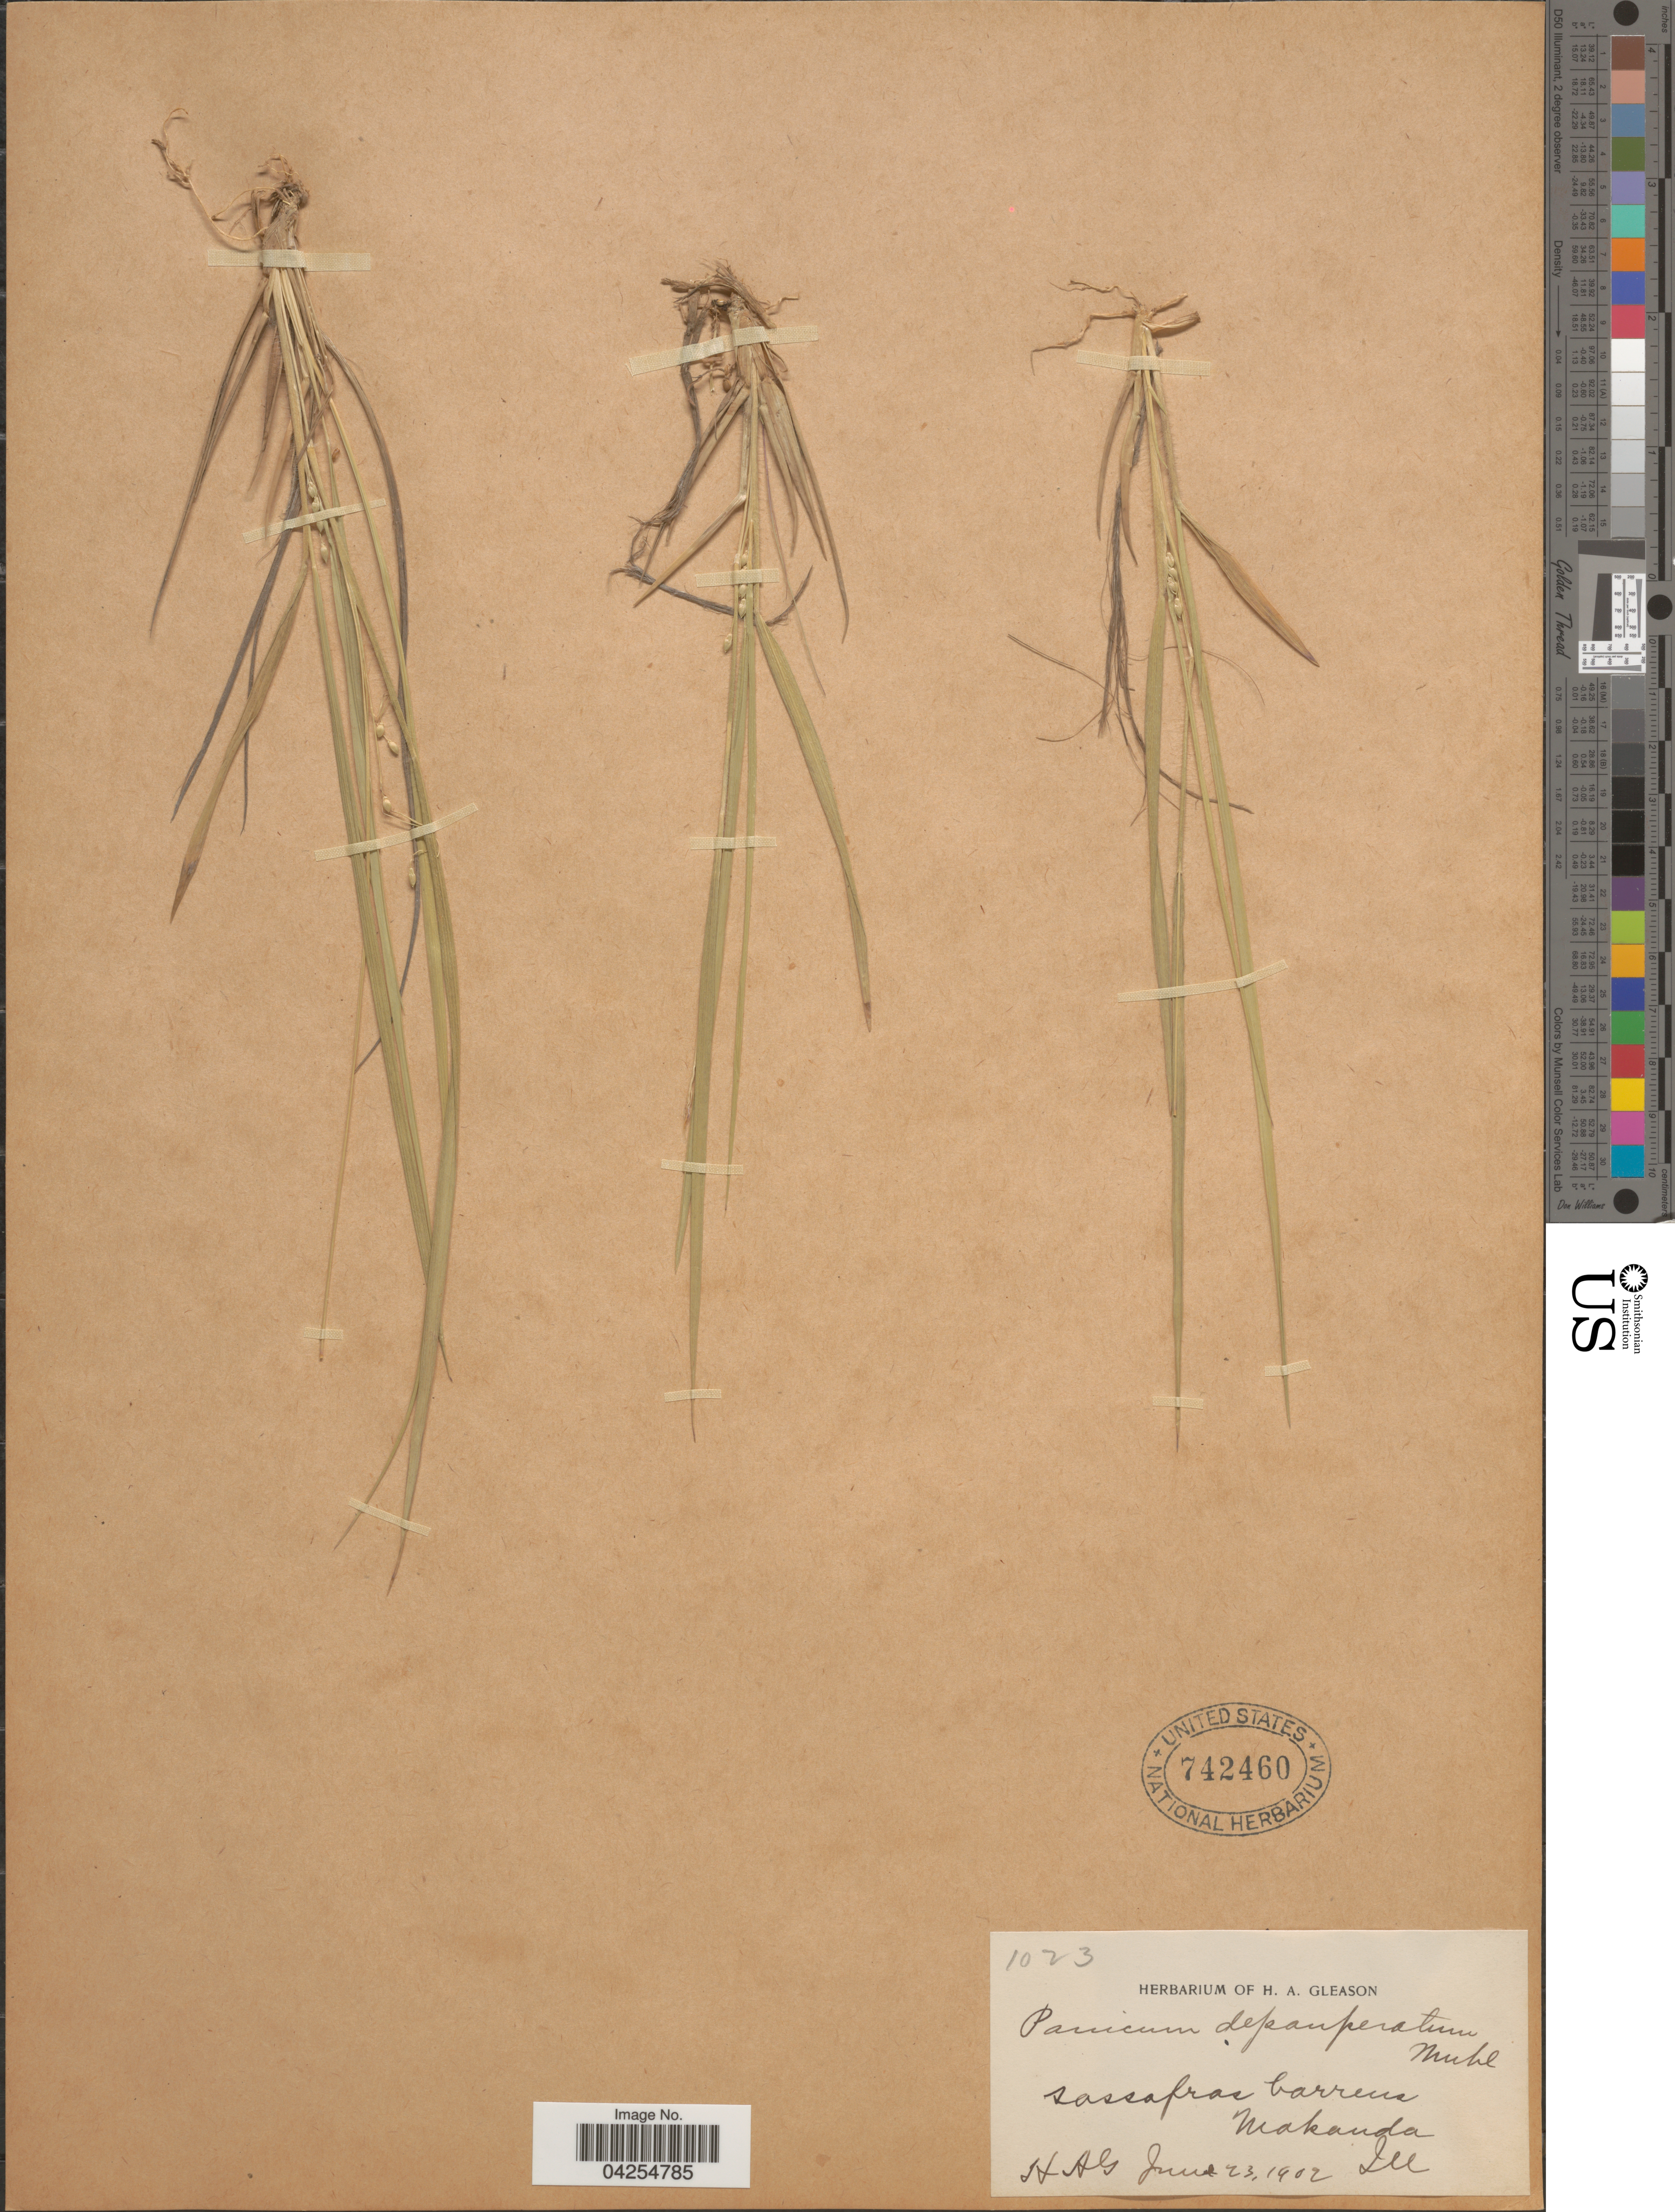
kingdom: Plantae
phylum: Tracheophyta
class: Liliopsida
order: Poales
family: Poaceae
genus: Dichanthelium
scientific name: Dichanthelium depauperatum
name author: (Muhl.) Gould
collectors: H. A. Gleason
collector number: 1023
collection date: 1902-06-23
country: United States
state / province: Illinois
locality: Makanda.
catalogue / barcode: US 742460